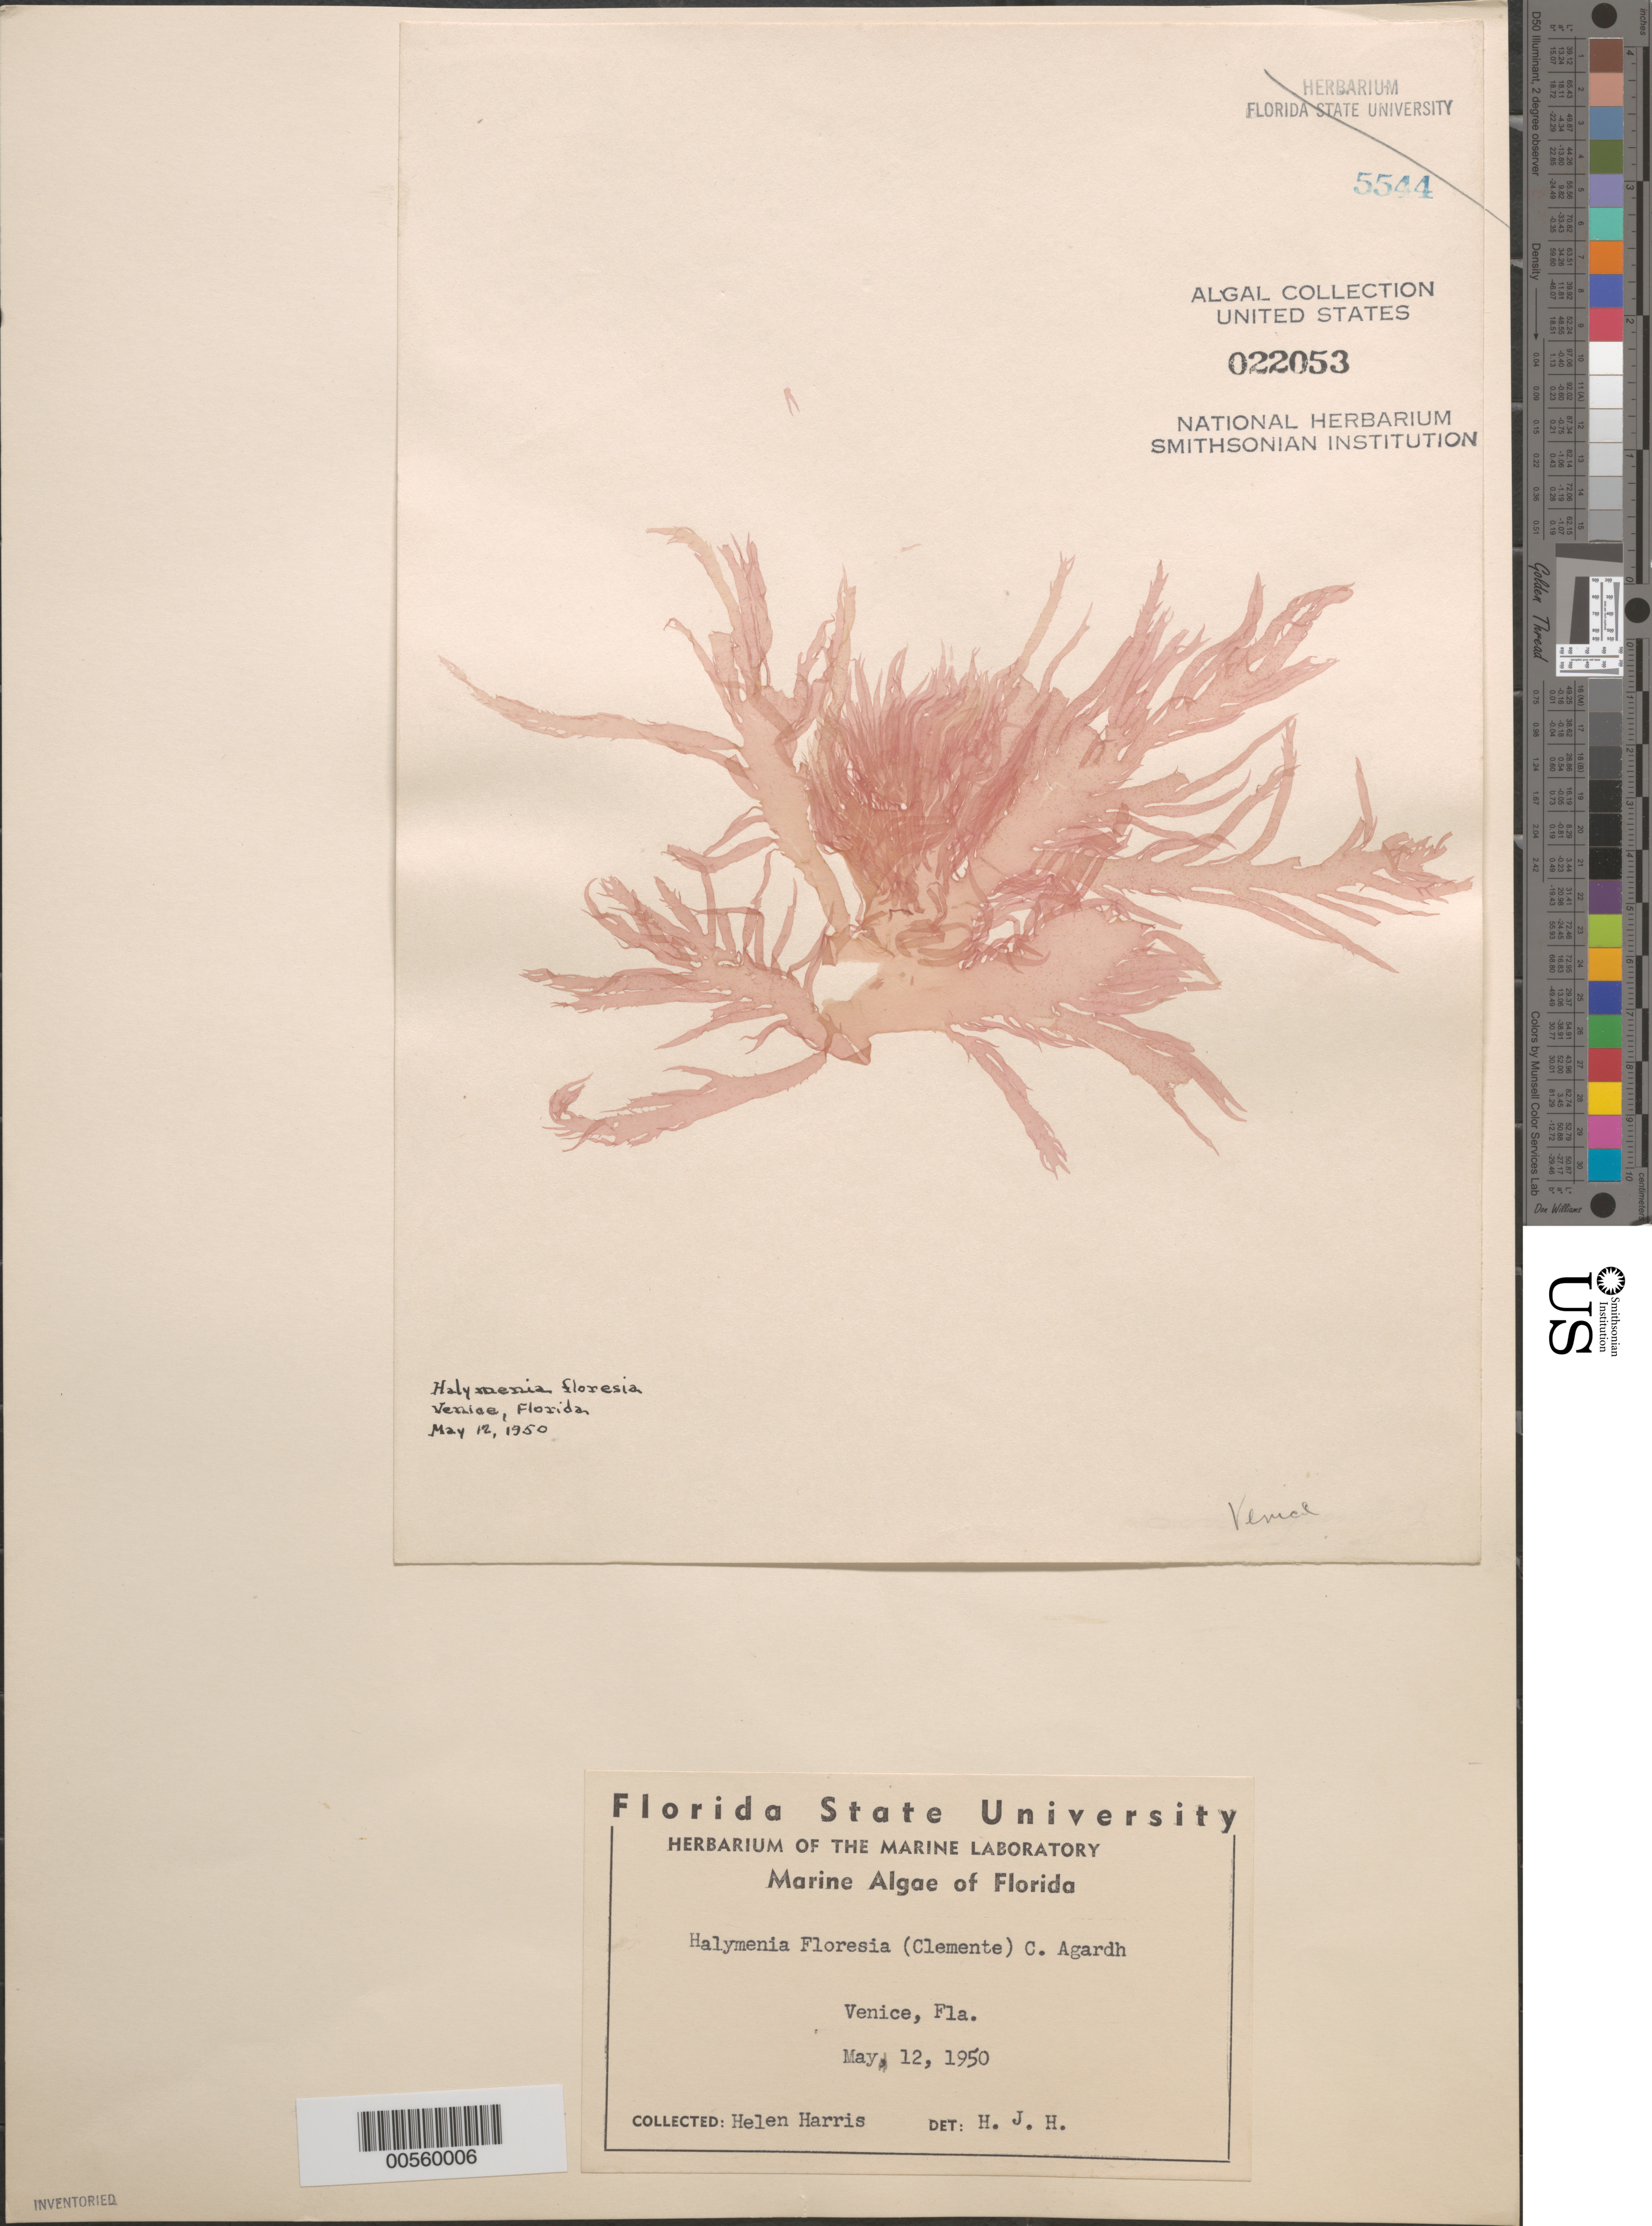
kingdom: Plantae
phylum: Rhodophyta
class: Florideophyceae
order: Halymeniales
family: Halymeniaceae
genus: Halymenia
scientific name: Halymenia floresii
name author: (Clemente) C. Agardh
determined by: Humm, Harold J.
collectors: H. Harris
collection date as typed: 12 May 1950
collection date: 1950-05-12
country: United States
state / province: Florida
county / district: Sarasota County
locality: Venice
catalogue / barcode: US 22053